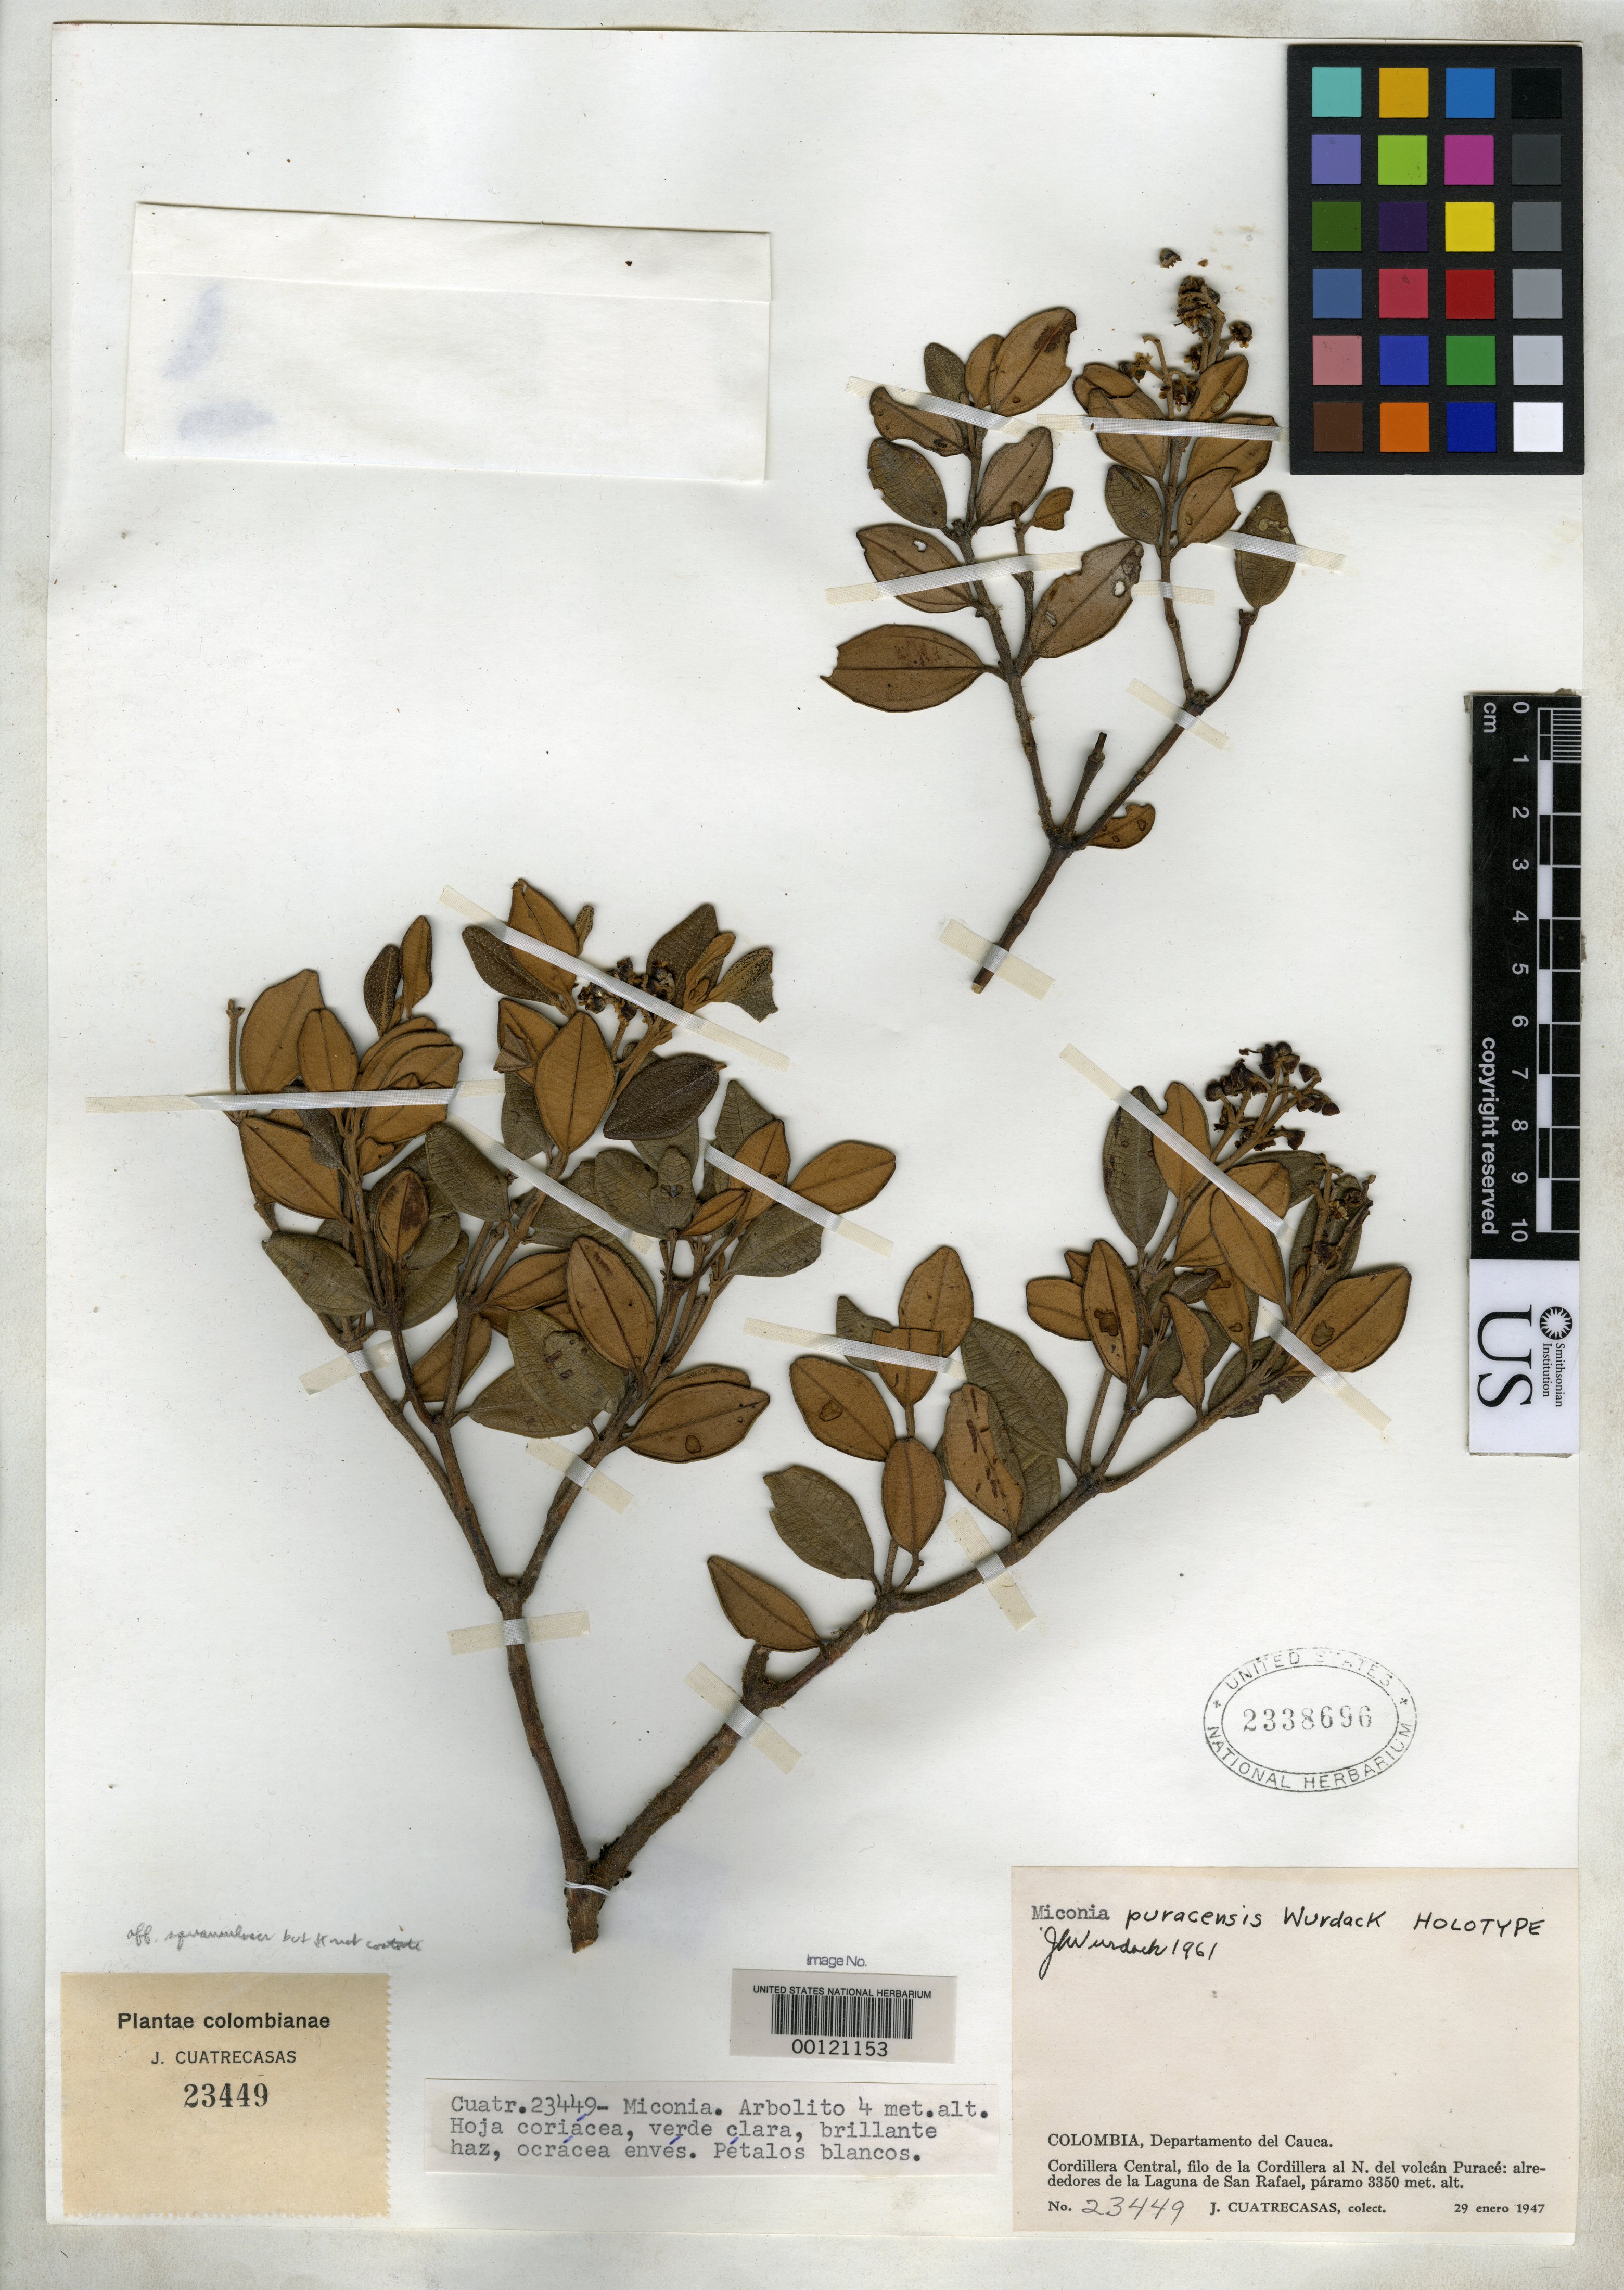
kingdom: Plantae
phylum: Tracheophyta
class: Magnoliopsida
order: Myrtales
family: Melastomataceae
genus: Miconia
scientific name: Miconia puracensis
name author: Wurdack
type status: Holotype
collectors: J. Cuatrecasas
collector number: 23449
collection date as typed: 29 Jan 1947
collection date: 1947-01-29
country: Colombia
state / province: Cauca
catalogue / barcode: US 2338696